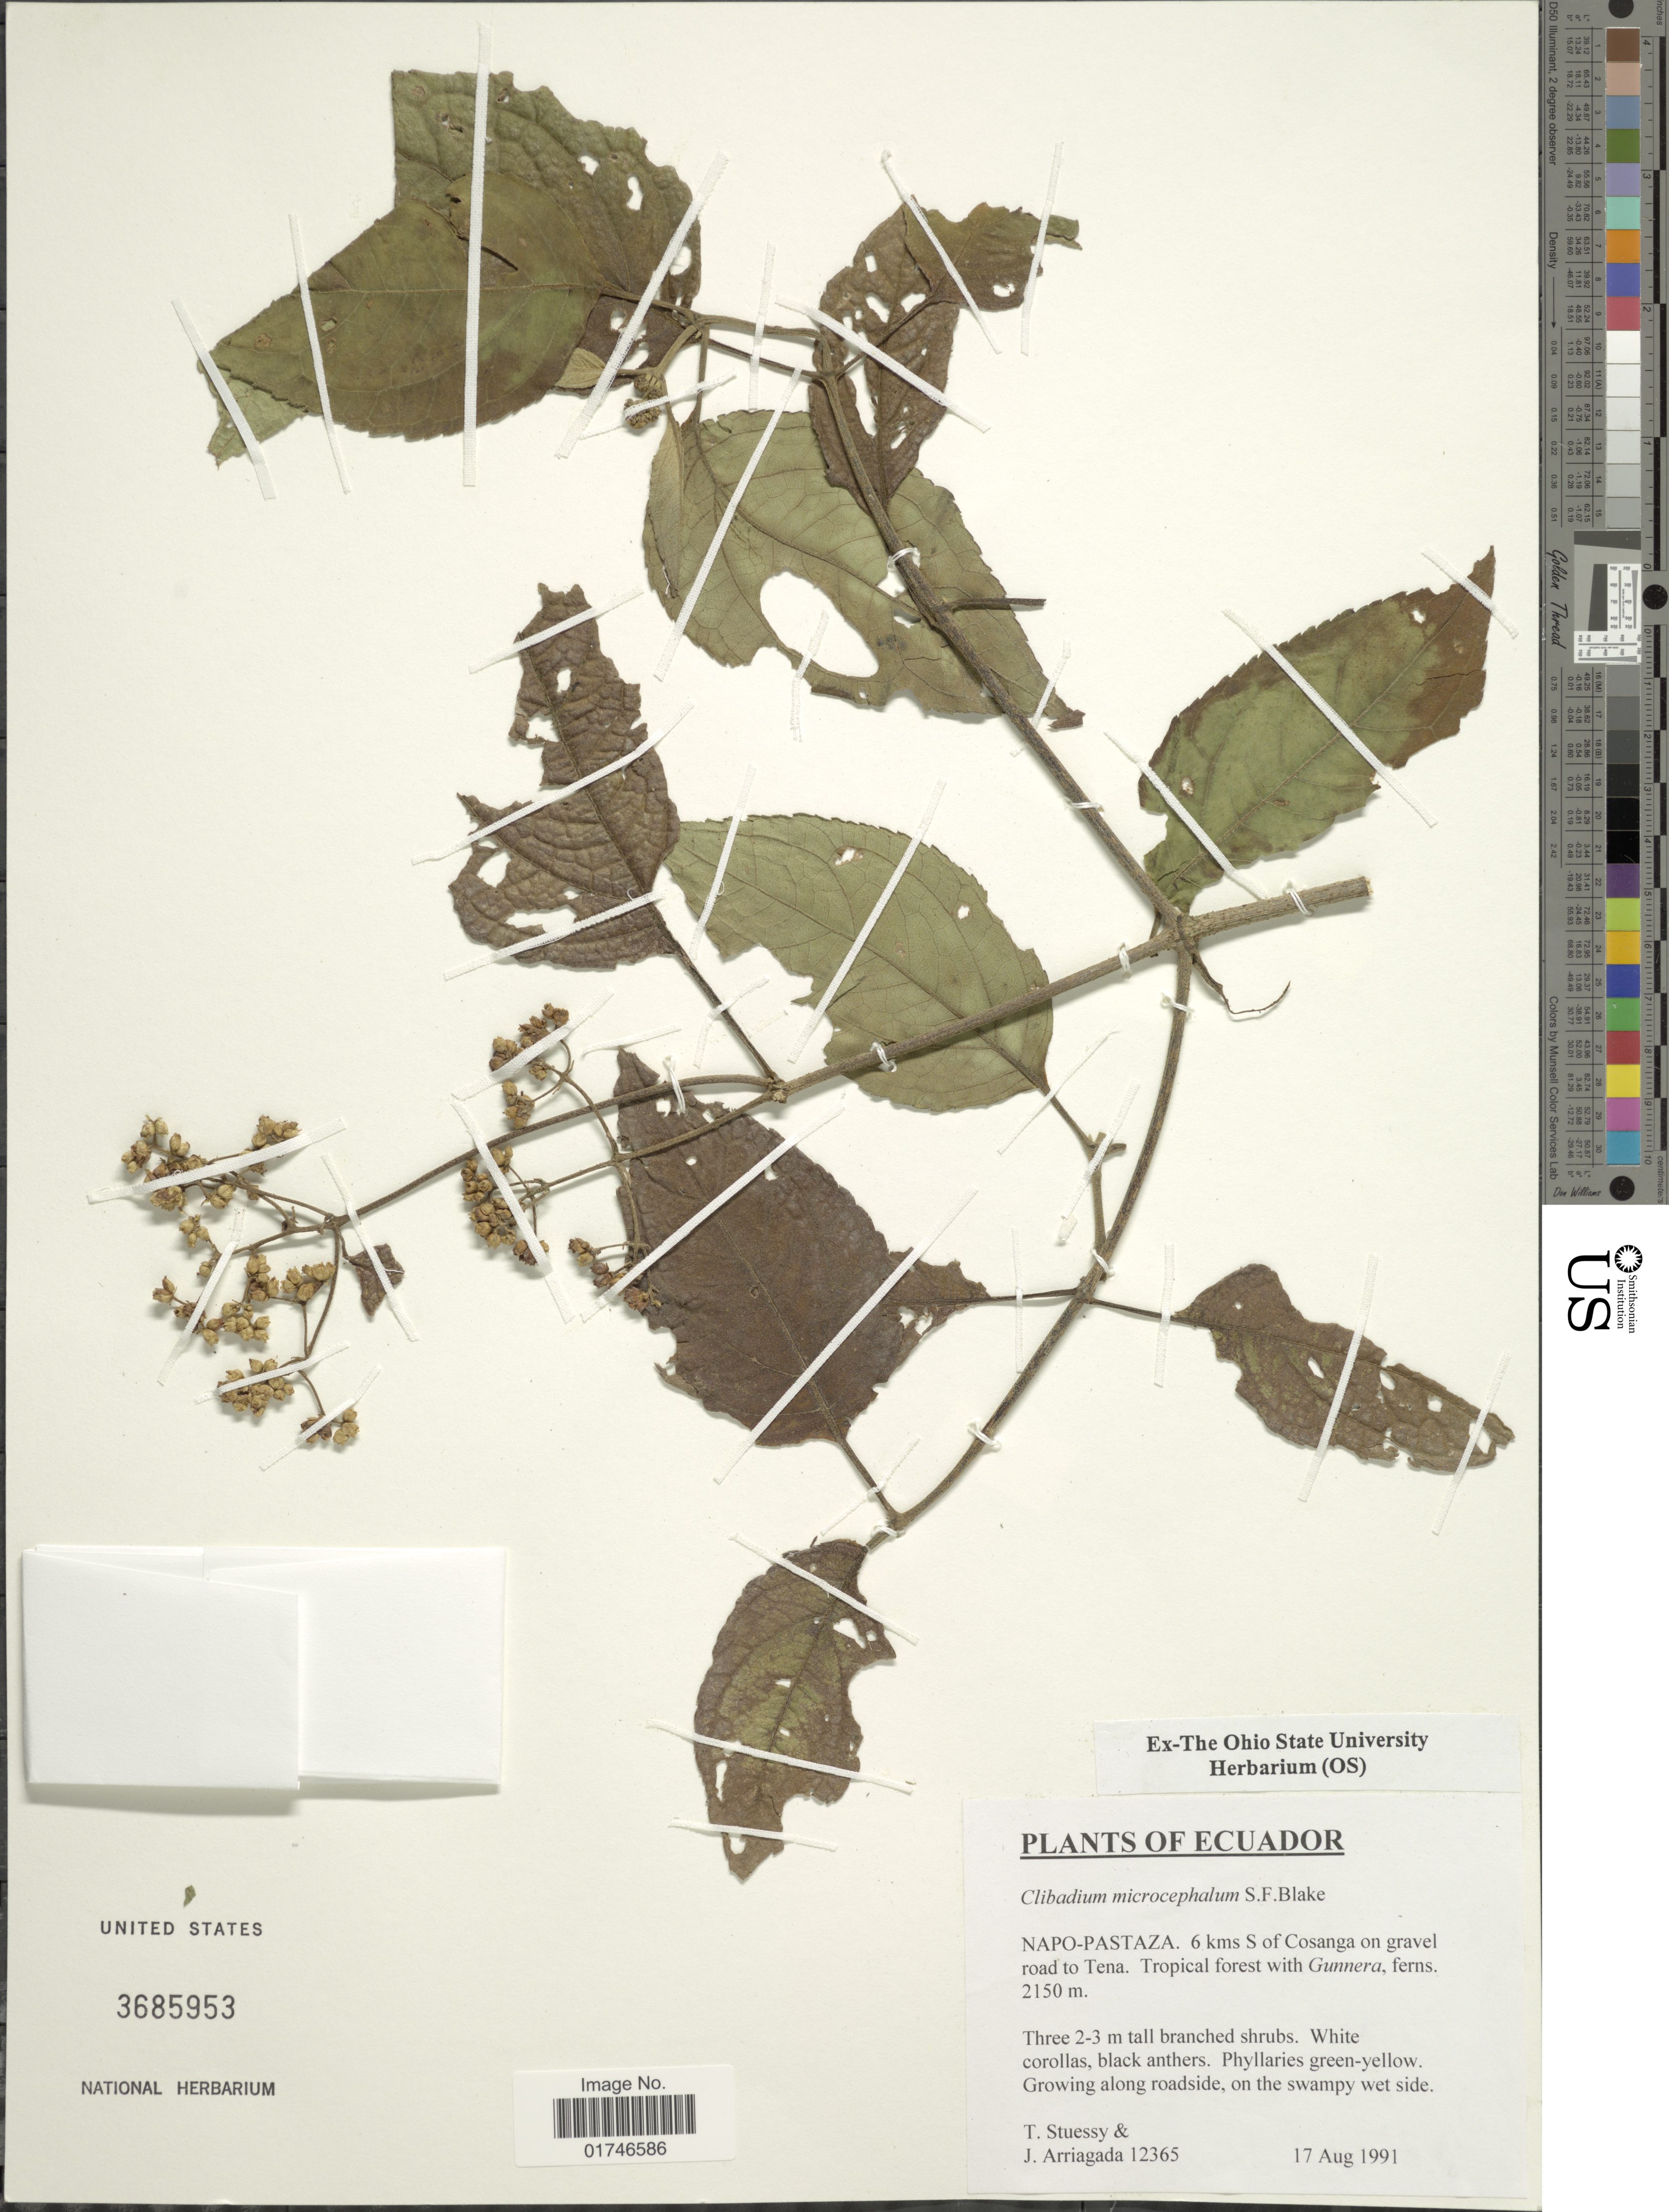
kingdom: Plantae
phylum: Tracheophyta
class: Magnoliopsida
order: Asterales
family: Asteraceae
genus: Clibadium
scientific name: Clibadium microcephalum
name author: S.F. Blake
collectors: T. Stuessy & J. Arriagada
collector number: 12365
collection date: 1991-08-17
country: Ecuador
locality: Napo-Pastaza. 6 kms S of Cosanga on gravel road to Tena.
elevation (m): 2150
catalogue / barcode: US 3685953